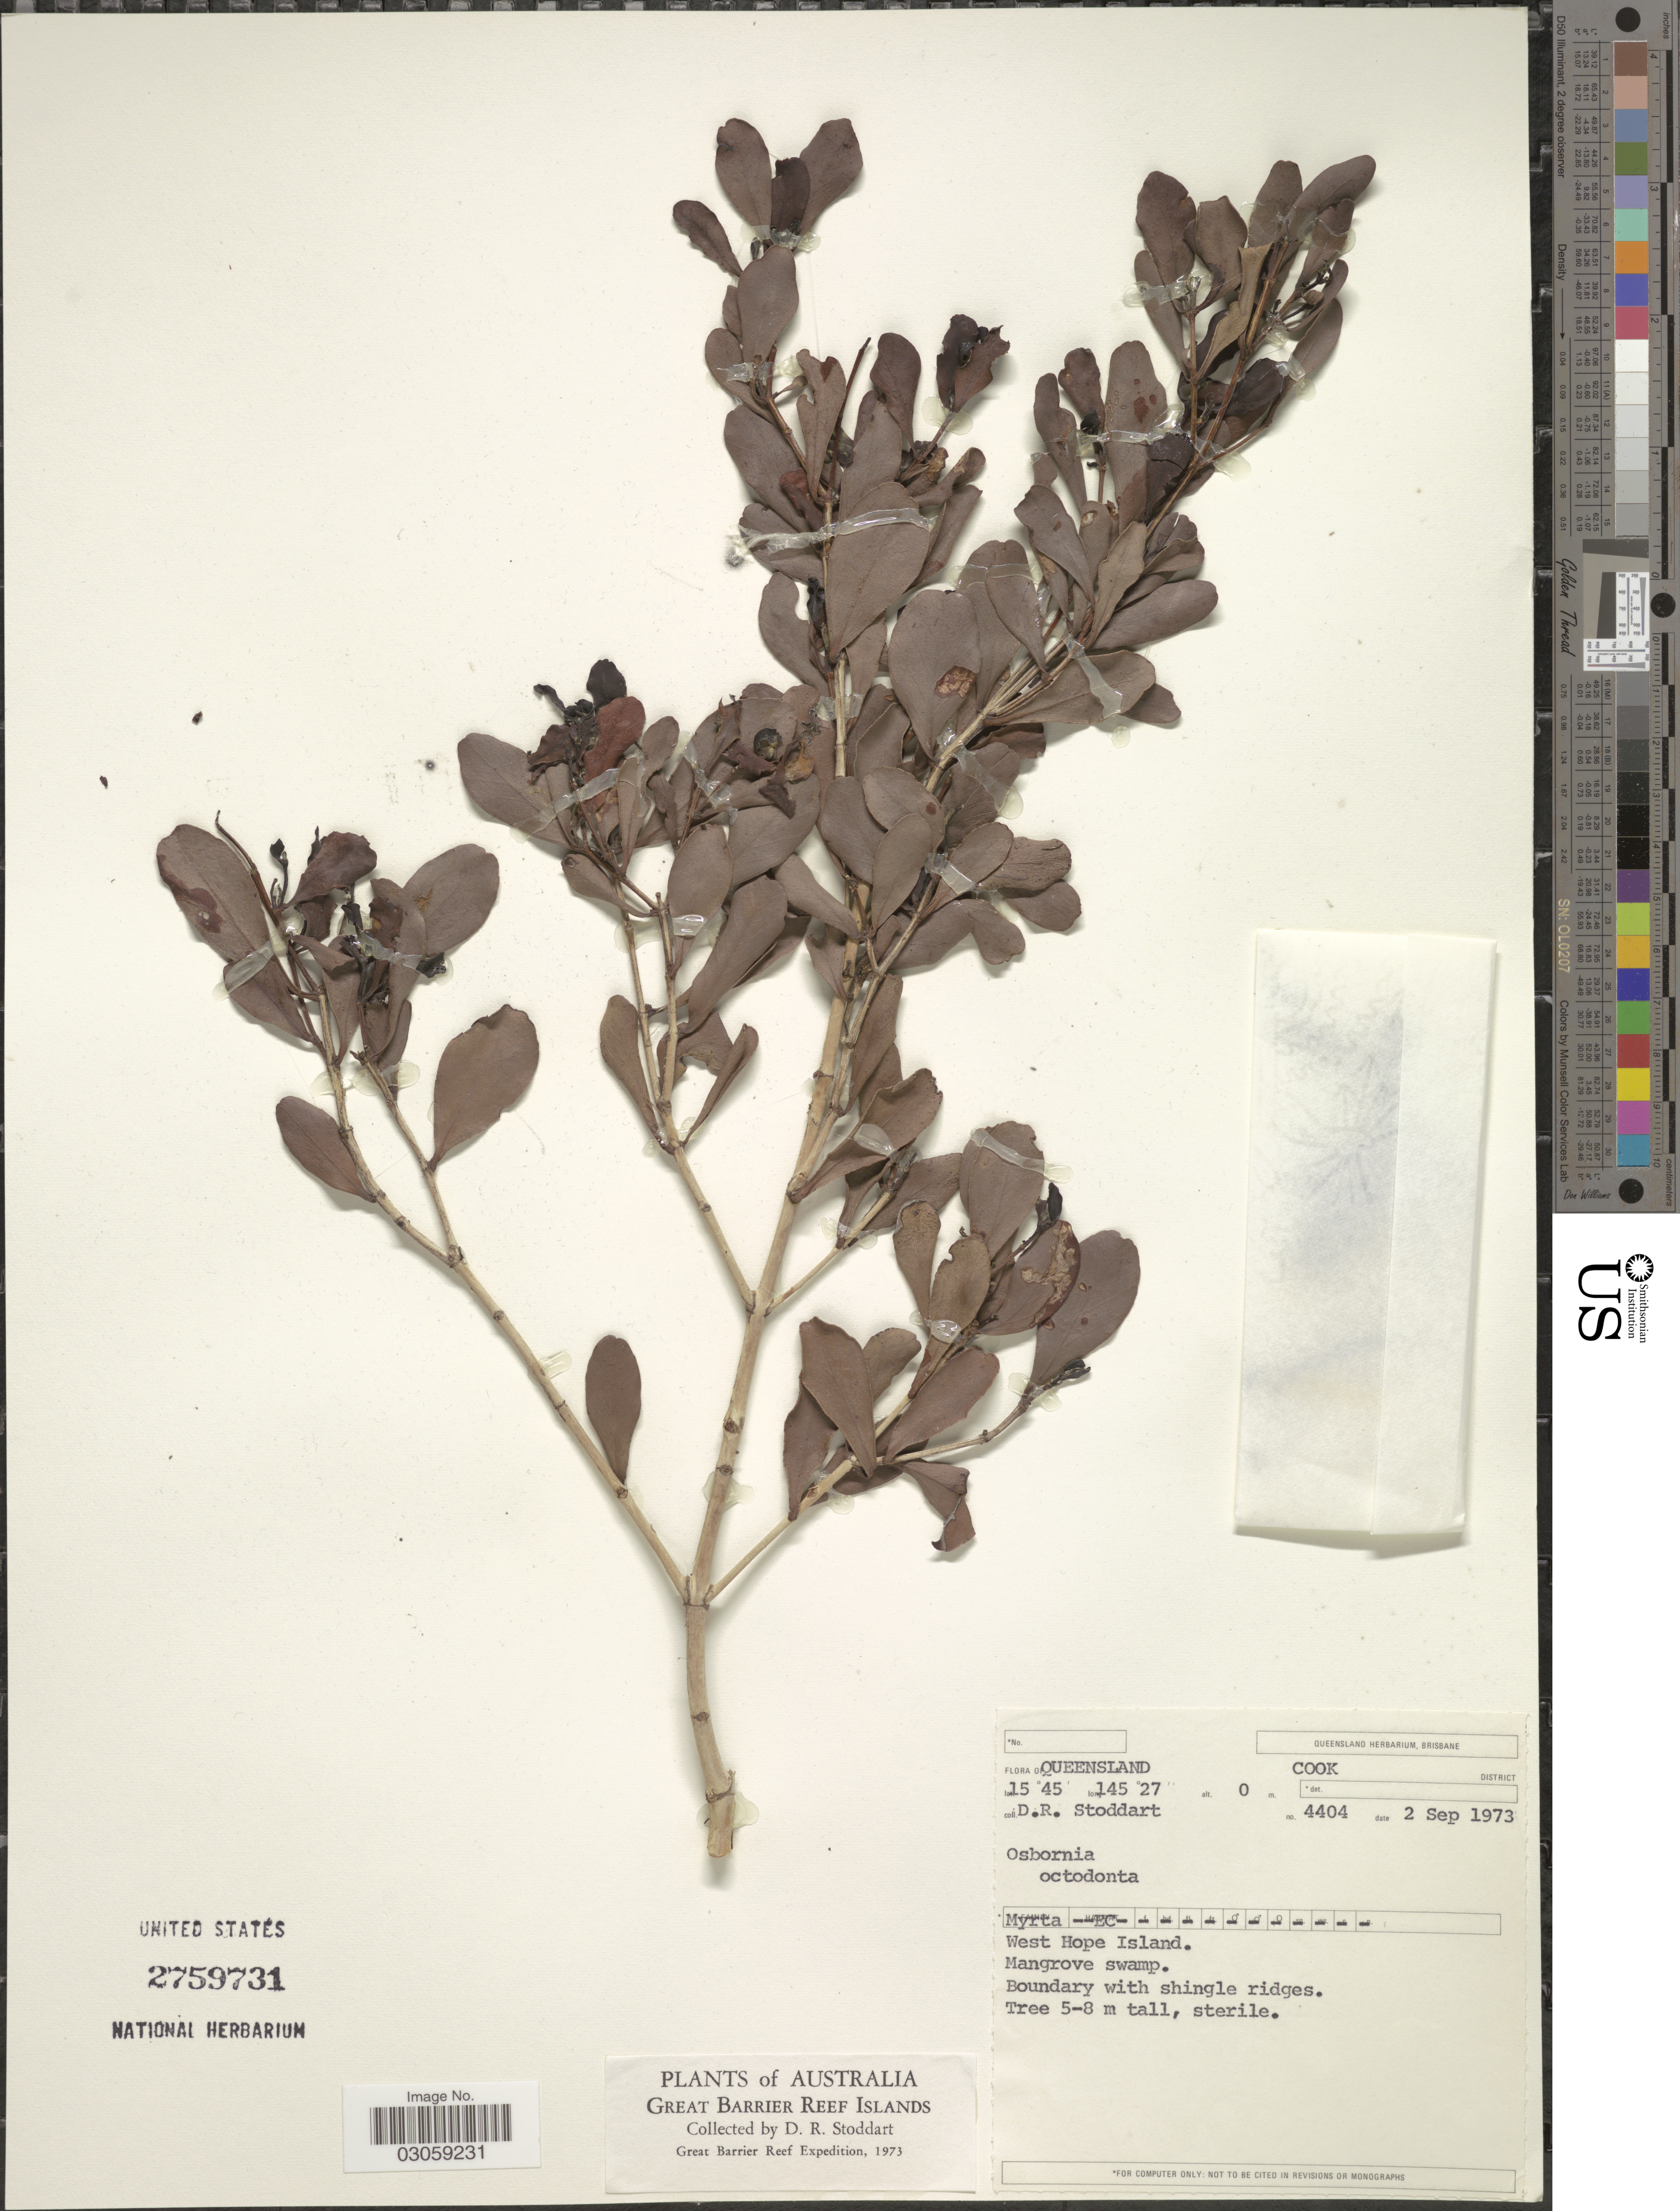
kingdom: Plantae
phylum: Tracheophyta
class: Magnoliopsida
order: Myrtales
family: Myrtaceae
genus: Osbornia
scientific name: Osbornia octodonta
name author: F. Muell.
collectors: D. R. Stoddart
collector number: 4404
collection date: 1973-09-02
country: Australia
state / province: Queensland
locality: Cook District. West Hope Island. Mangrove swamp.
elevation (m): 0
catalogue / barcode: US 2759731